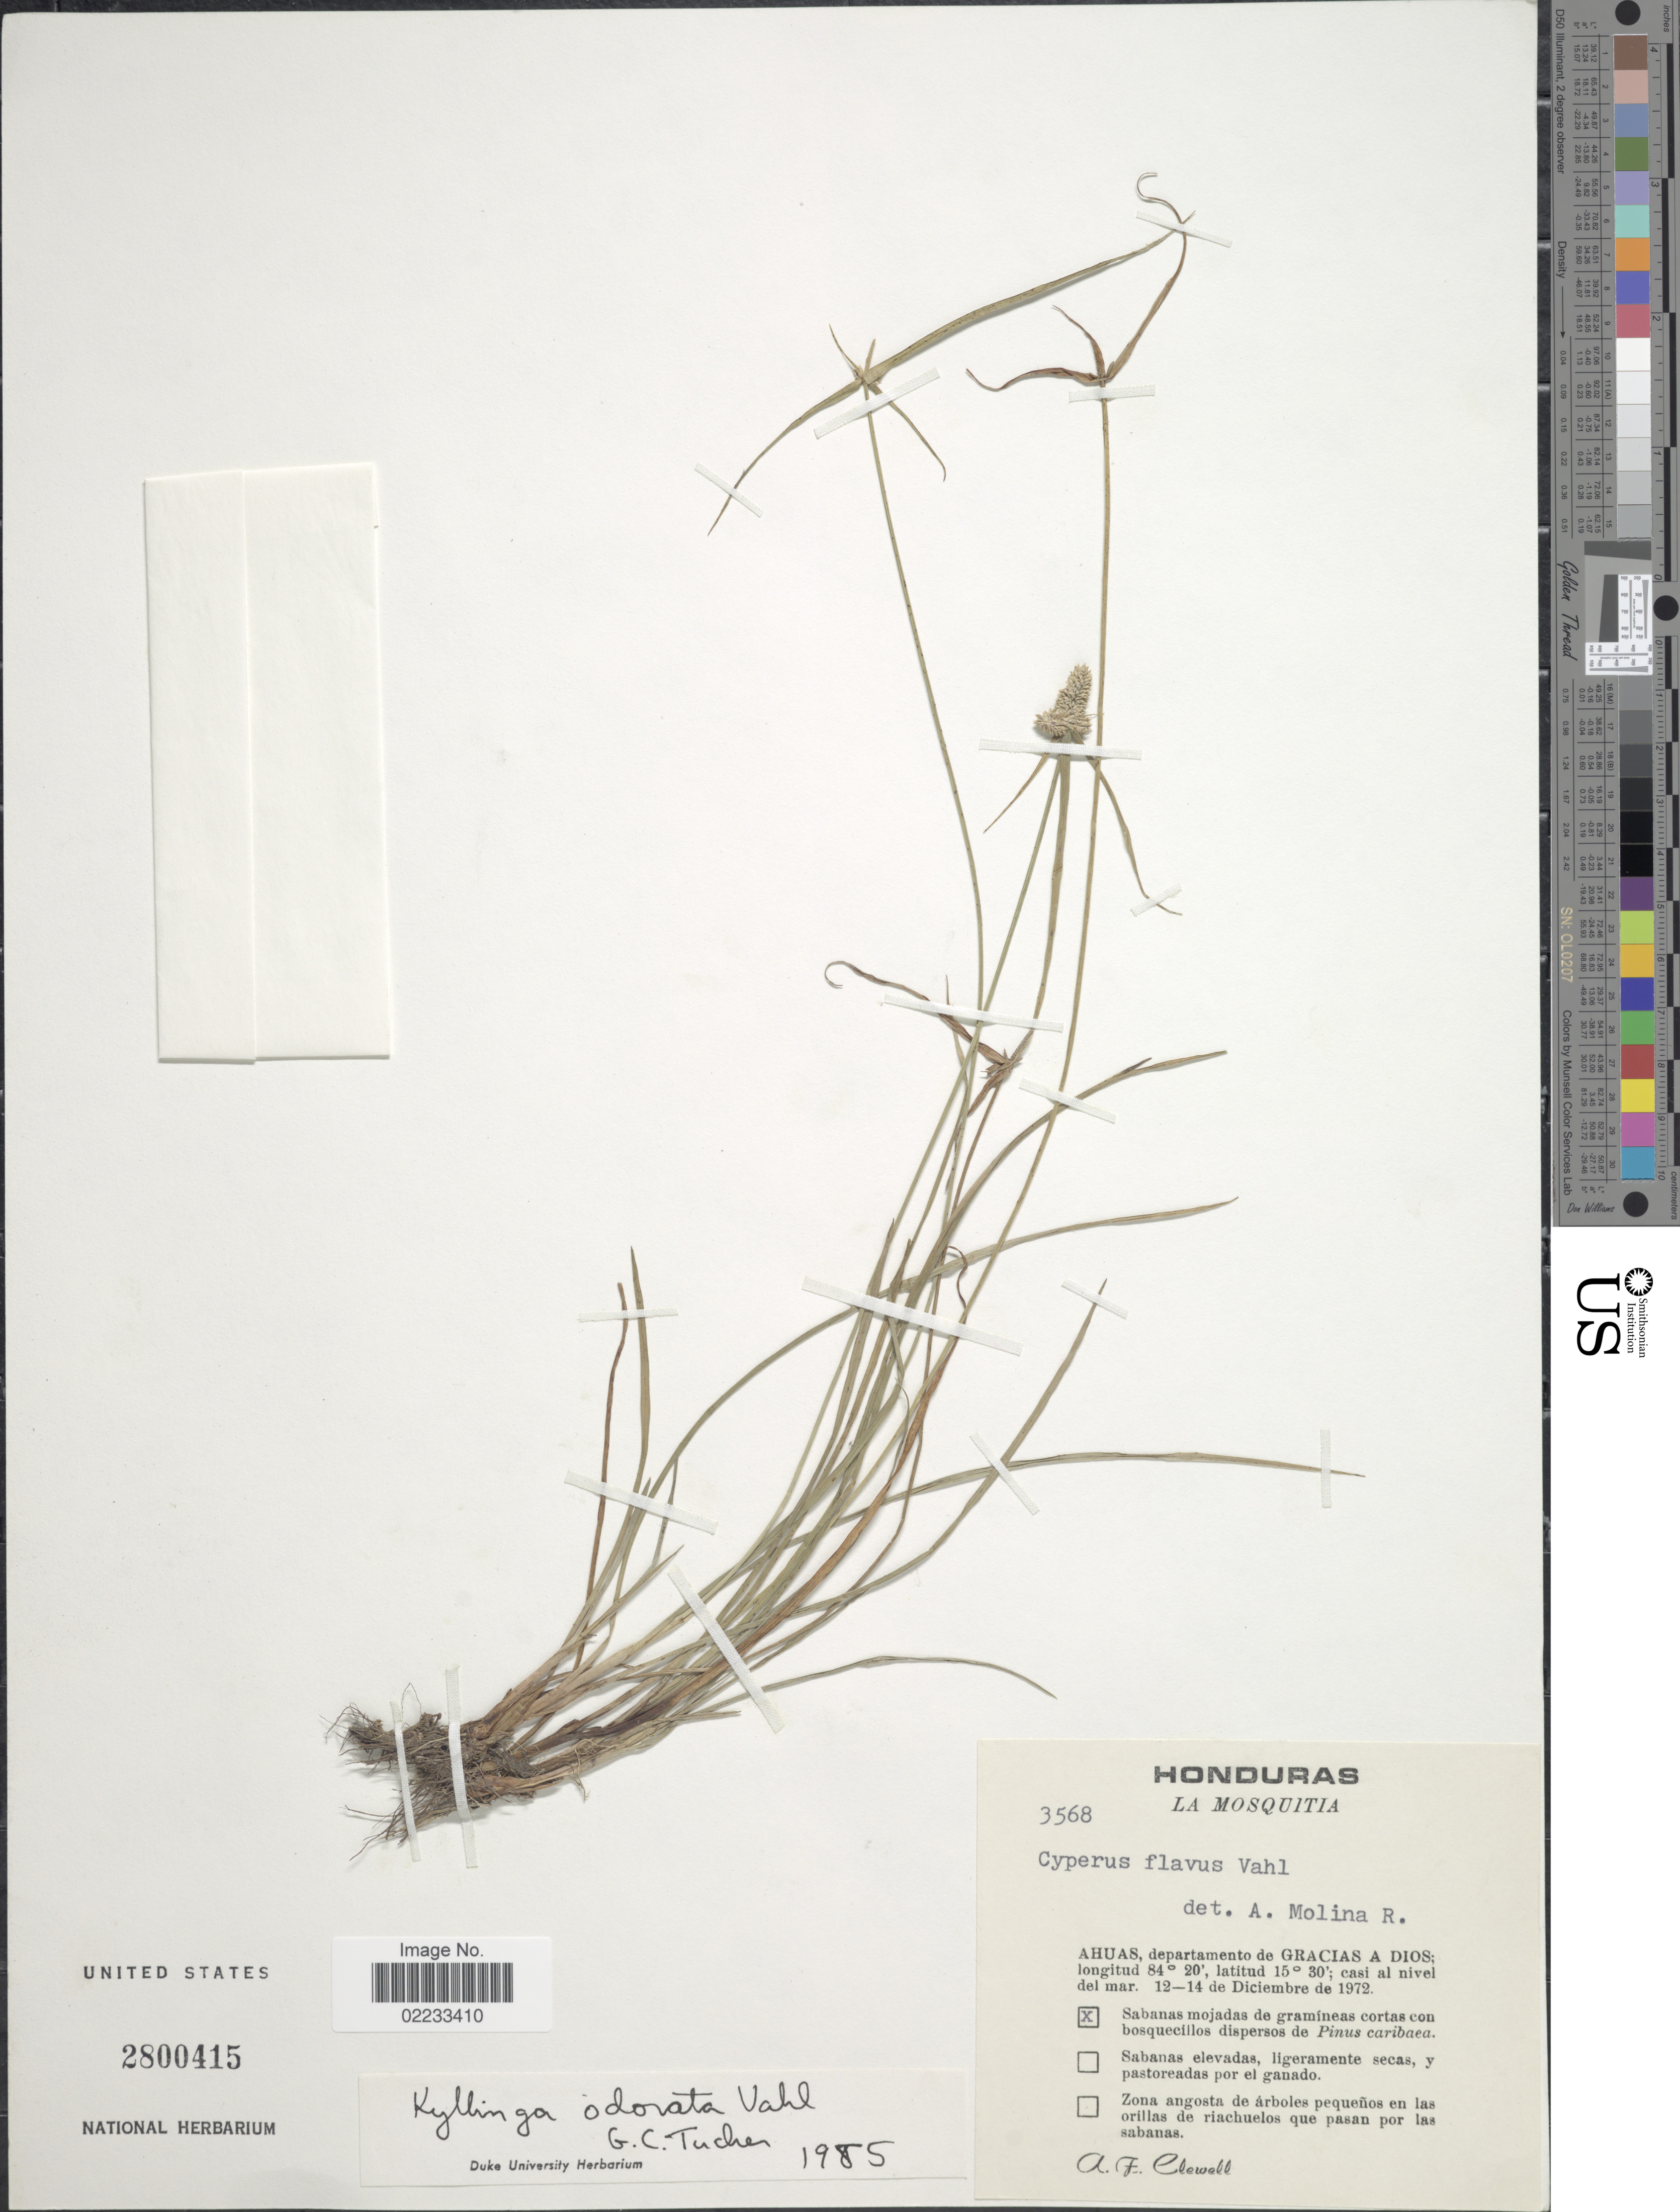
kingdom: Plantae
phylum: Tracheophyta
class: Liliopsida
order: Poales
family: Cyperaceae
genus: Cyperus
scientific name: Cyperus sesquiflorus subsp. sesquiflorus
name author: (Torr.) Mattf. & Kük.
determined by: Strong, M. T., (US), Smithsonian Institution - National Museum of Natural History (UNITED STATES)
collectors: A. Clewell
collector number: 3568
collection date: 1972-12-12/1972-12-14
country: Honduras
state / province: Gracias de Dios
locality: La Mosquita. Ahuas, departamento de Gracias A Dios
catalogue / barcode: US 2800415